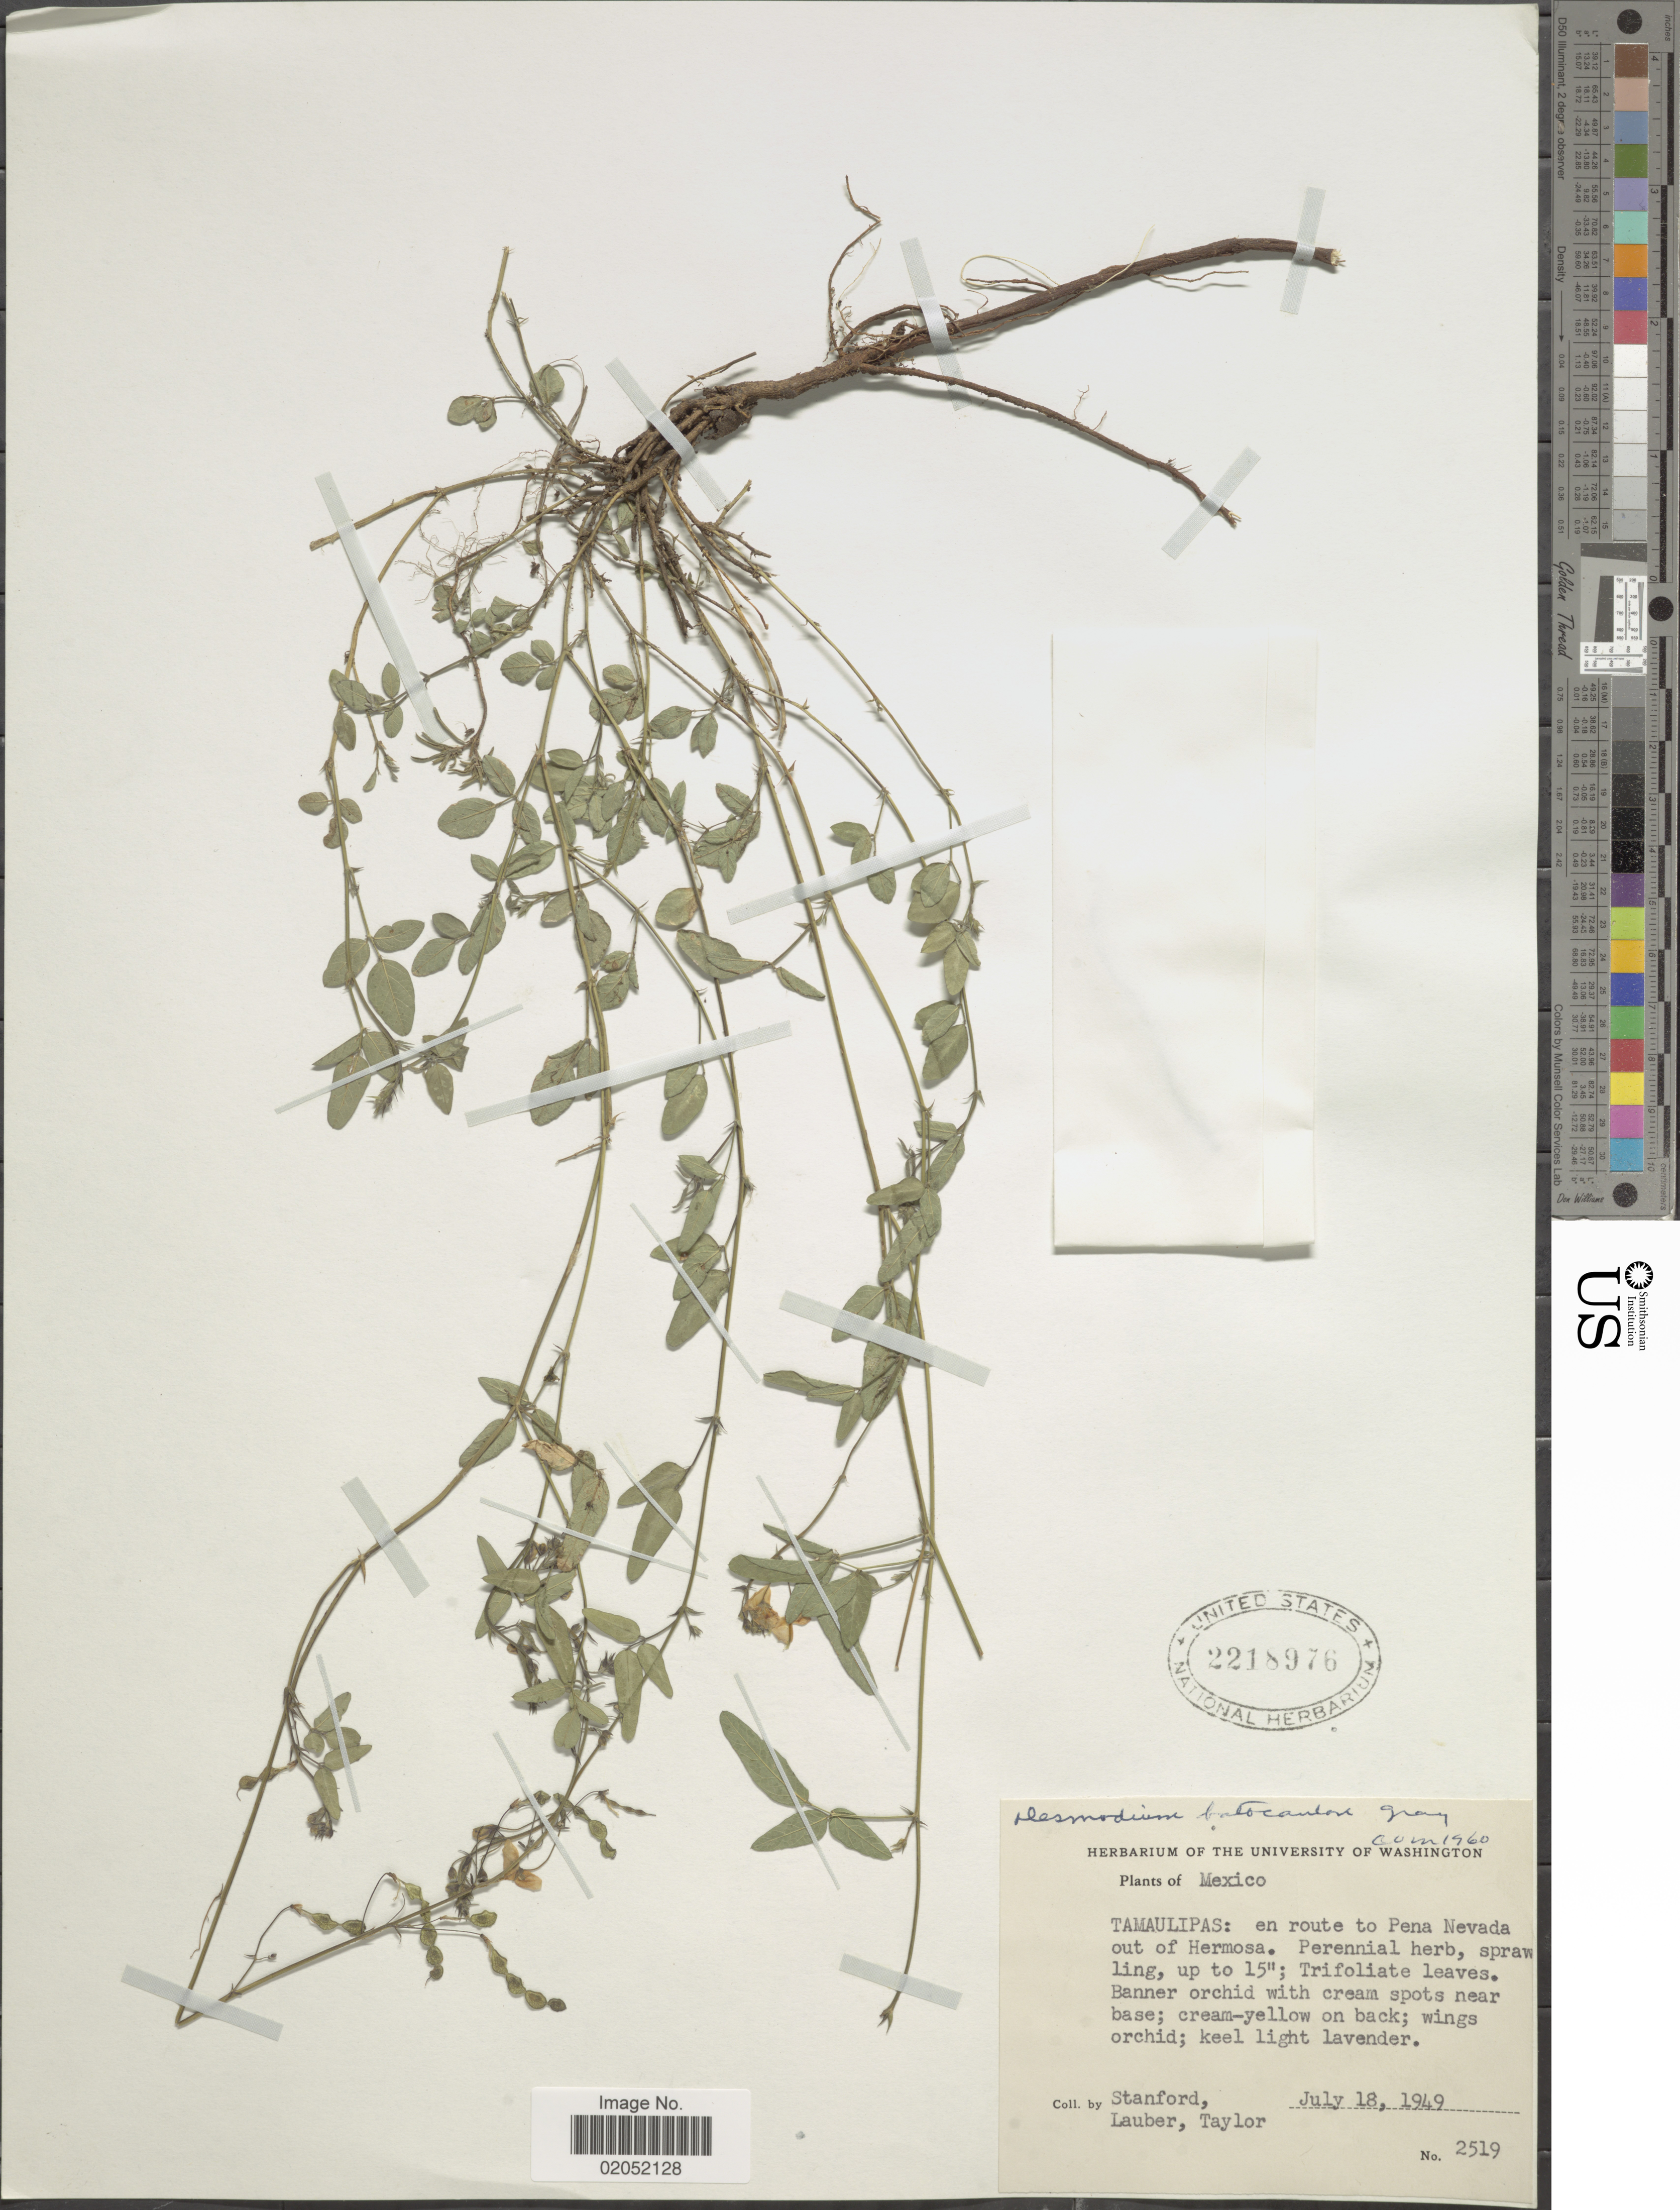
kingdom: Plantae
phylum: Tracheophyta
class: Magnoliopsida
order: Fabales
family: Fabaceae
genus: Desmodium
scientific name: Desmodium batocaulon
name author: A. Gray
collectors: -. Stanford, Lauber, -- & -- Taylor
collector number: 2519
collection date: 1949-07-18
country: Mexico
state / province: Tamaulipas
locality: En route to pena Nevada out of Hermosa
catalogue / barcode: US 2218976